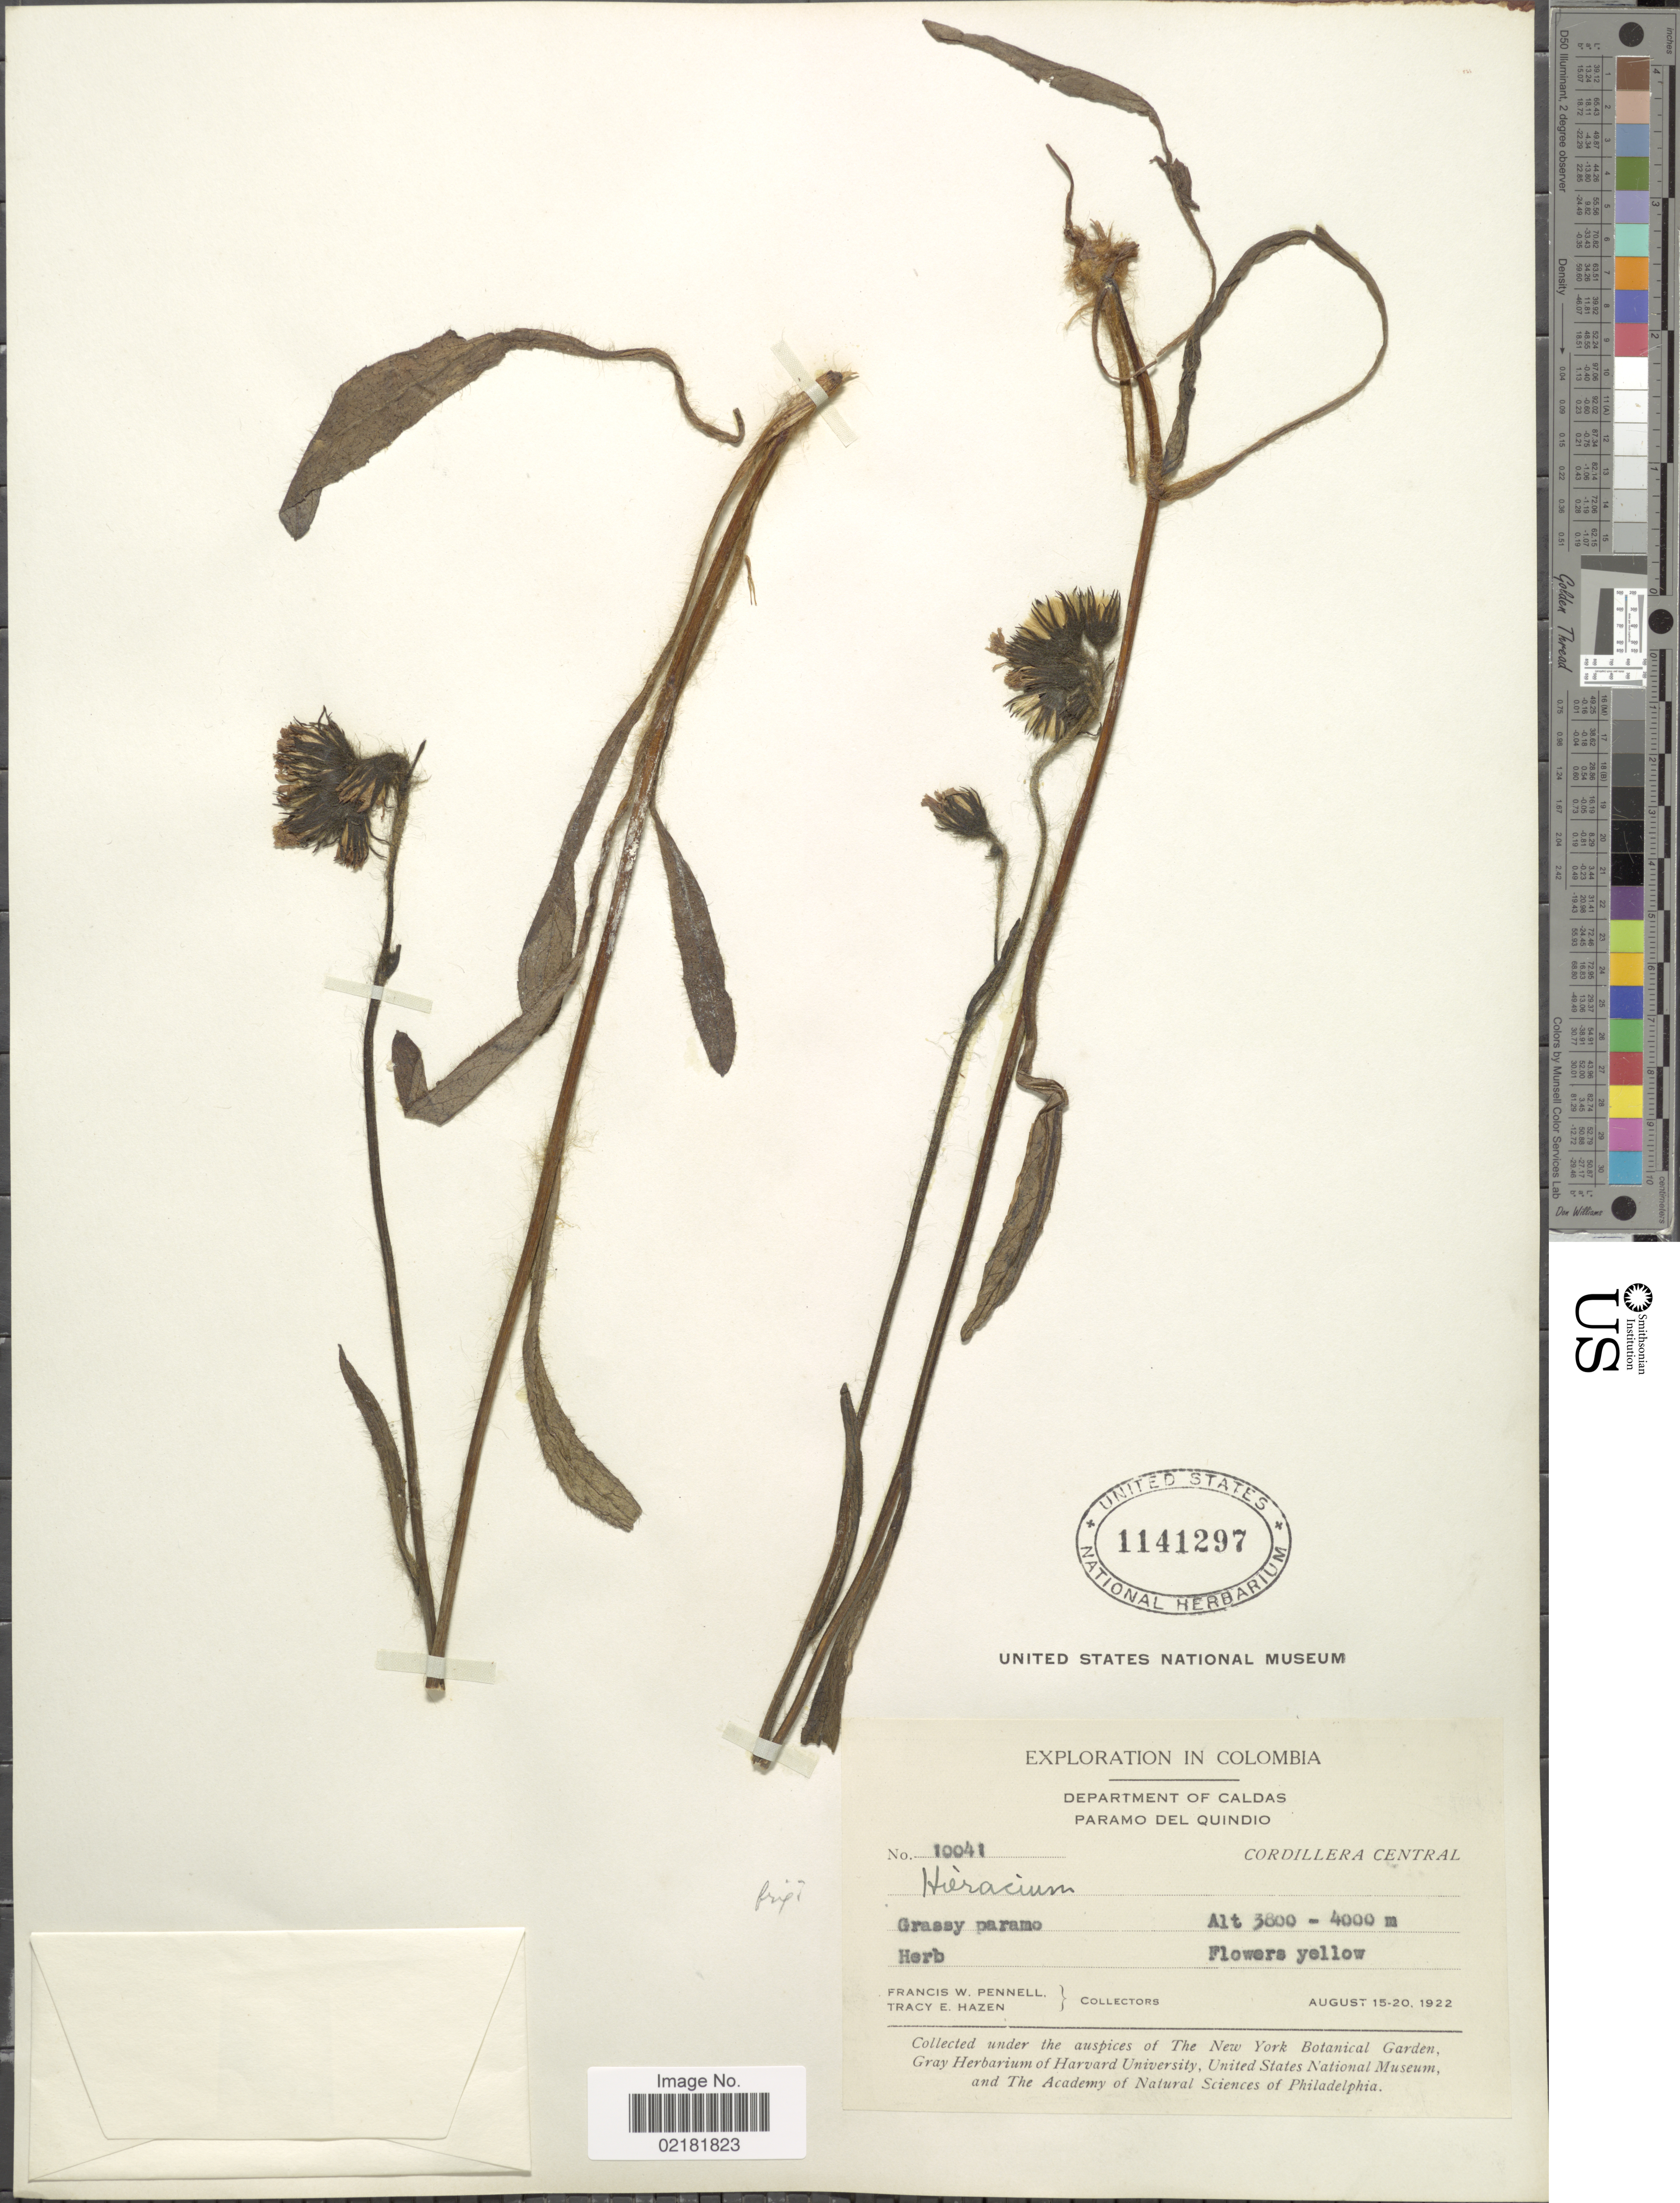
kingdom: Plantae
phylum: Tracheophyta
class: Magnoliopsida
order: Asterales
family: Asteraceae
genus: Hieracium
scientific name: Hieracium repandulare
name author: Druce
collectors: F. W. Pennell & T. E. Hazen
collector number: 10041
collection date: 1922-08-15/1922-08-20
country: Colombia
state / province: Caldas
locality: Paramo del Quindio, Cordillera Central.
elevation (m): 3800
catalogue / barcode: US 1141297